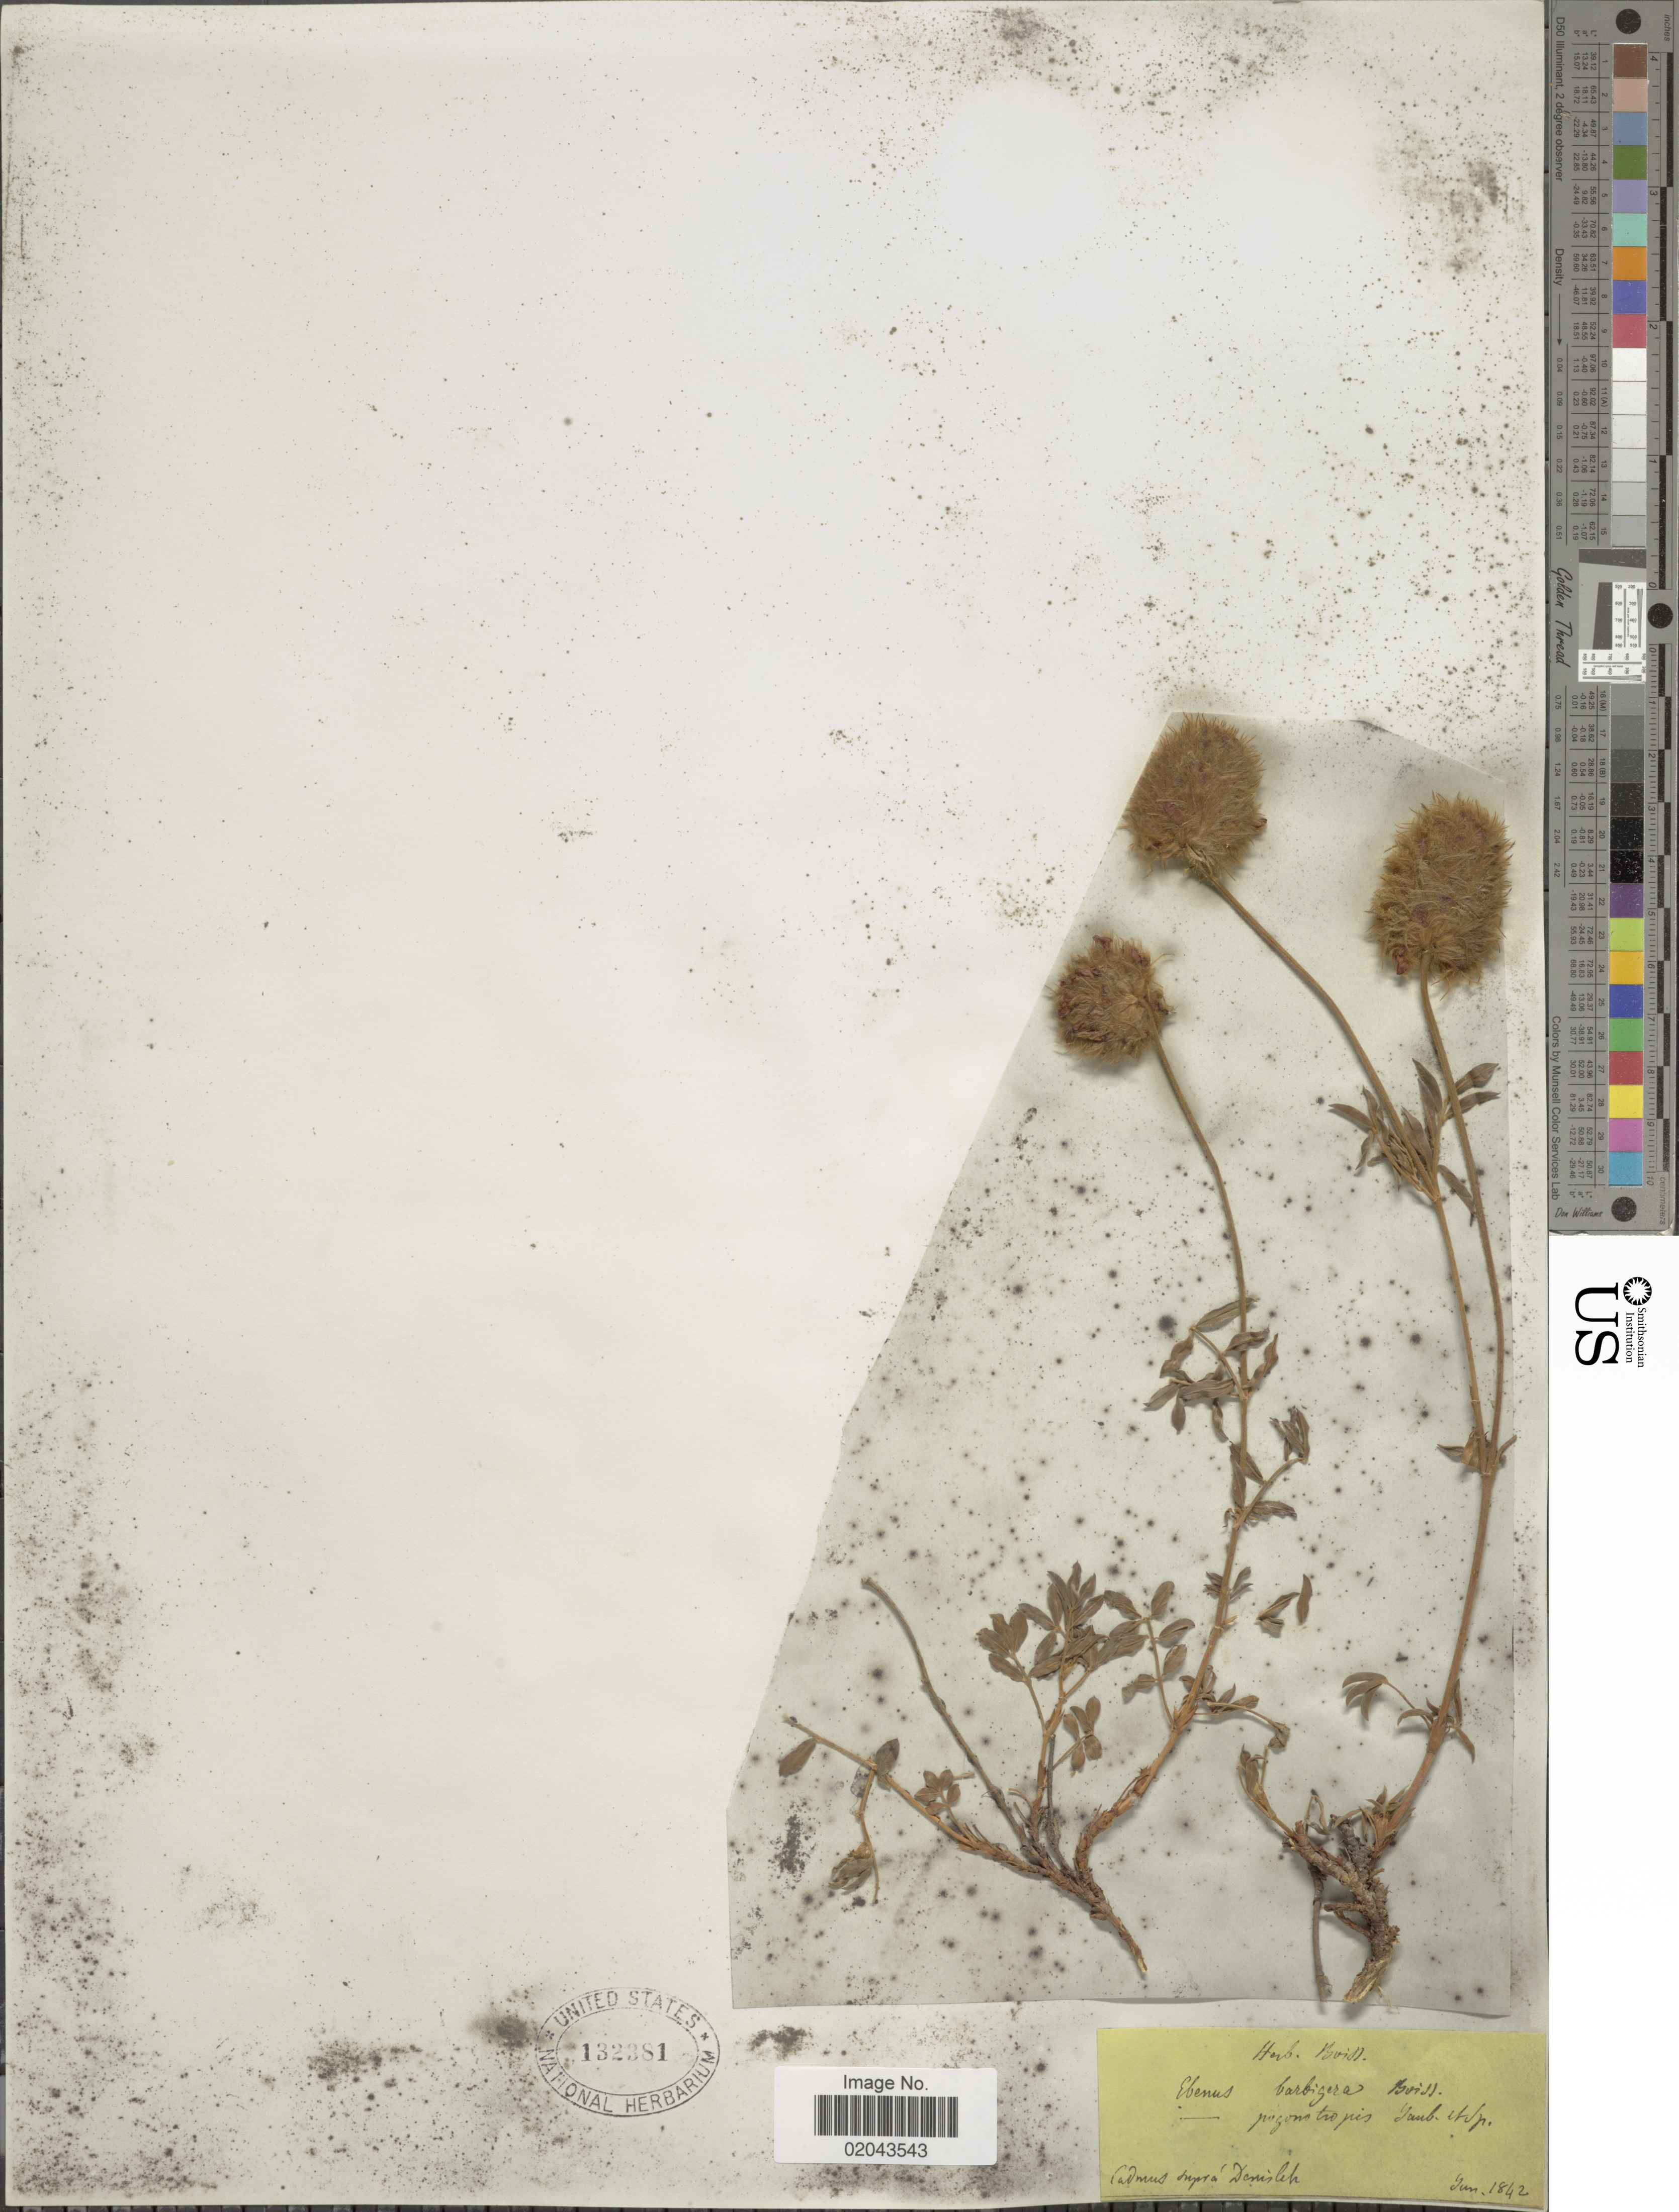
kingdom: Plantae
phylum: Tracheophyta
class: Magnoliopsida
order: Fabales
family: Fabaceae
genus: Ebenus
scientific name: Ebenus barbigera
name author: Boiss.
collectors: ex herb. E. Boissier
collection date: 1842-06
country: Turkey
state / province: Aydin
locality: Cadmus supra Denizleh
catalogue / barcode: US 132381